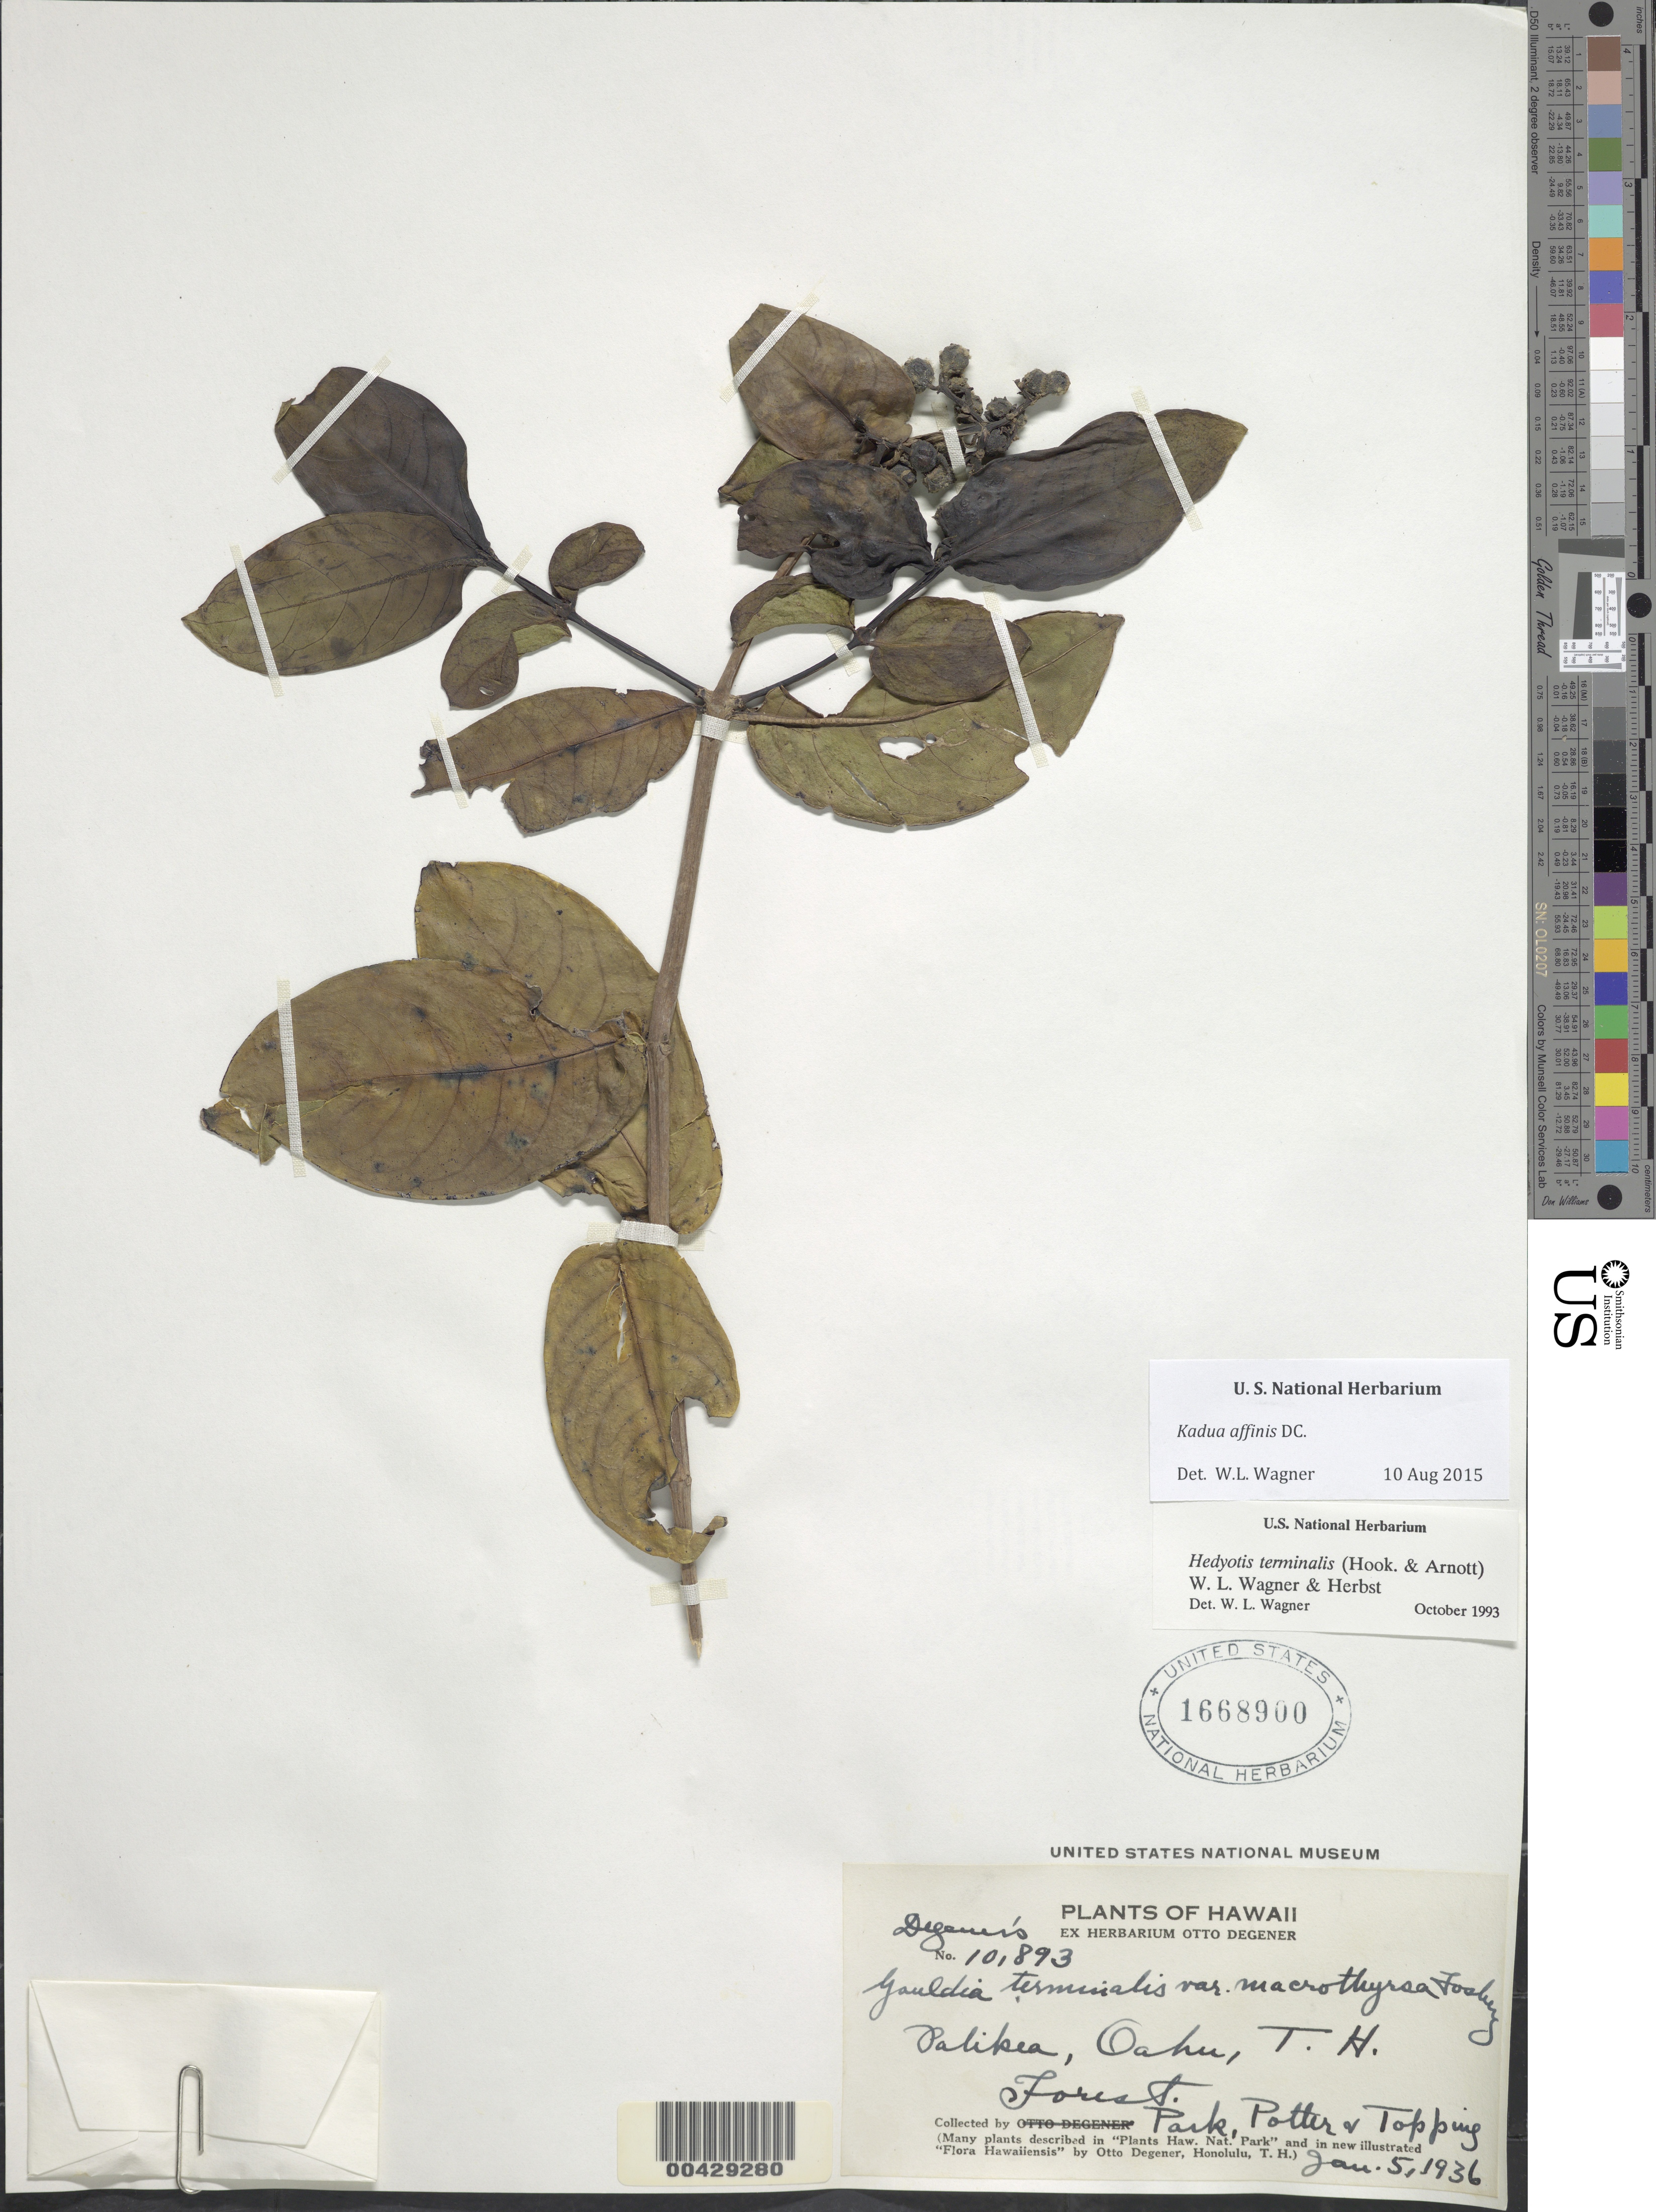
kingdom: Plantae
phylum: Tracheophyta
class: Magnoliopsida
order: Gentianales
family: Rubiaceae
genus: Kadua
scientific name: Kadua affinis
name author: DC.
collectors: K. Park, Potter & D. L. Topping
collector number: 10893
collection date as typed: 5 Jan 1936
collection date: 1936-01-05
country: United States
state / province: Hawaii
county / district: Honolulu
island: Oahu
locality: Palikea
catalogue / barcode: US 1668900